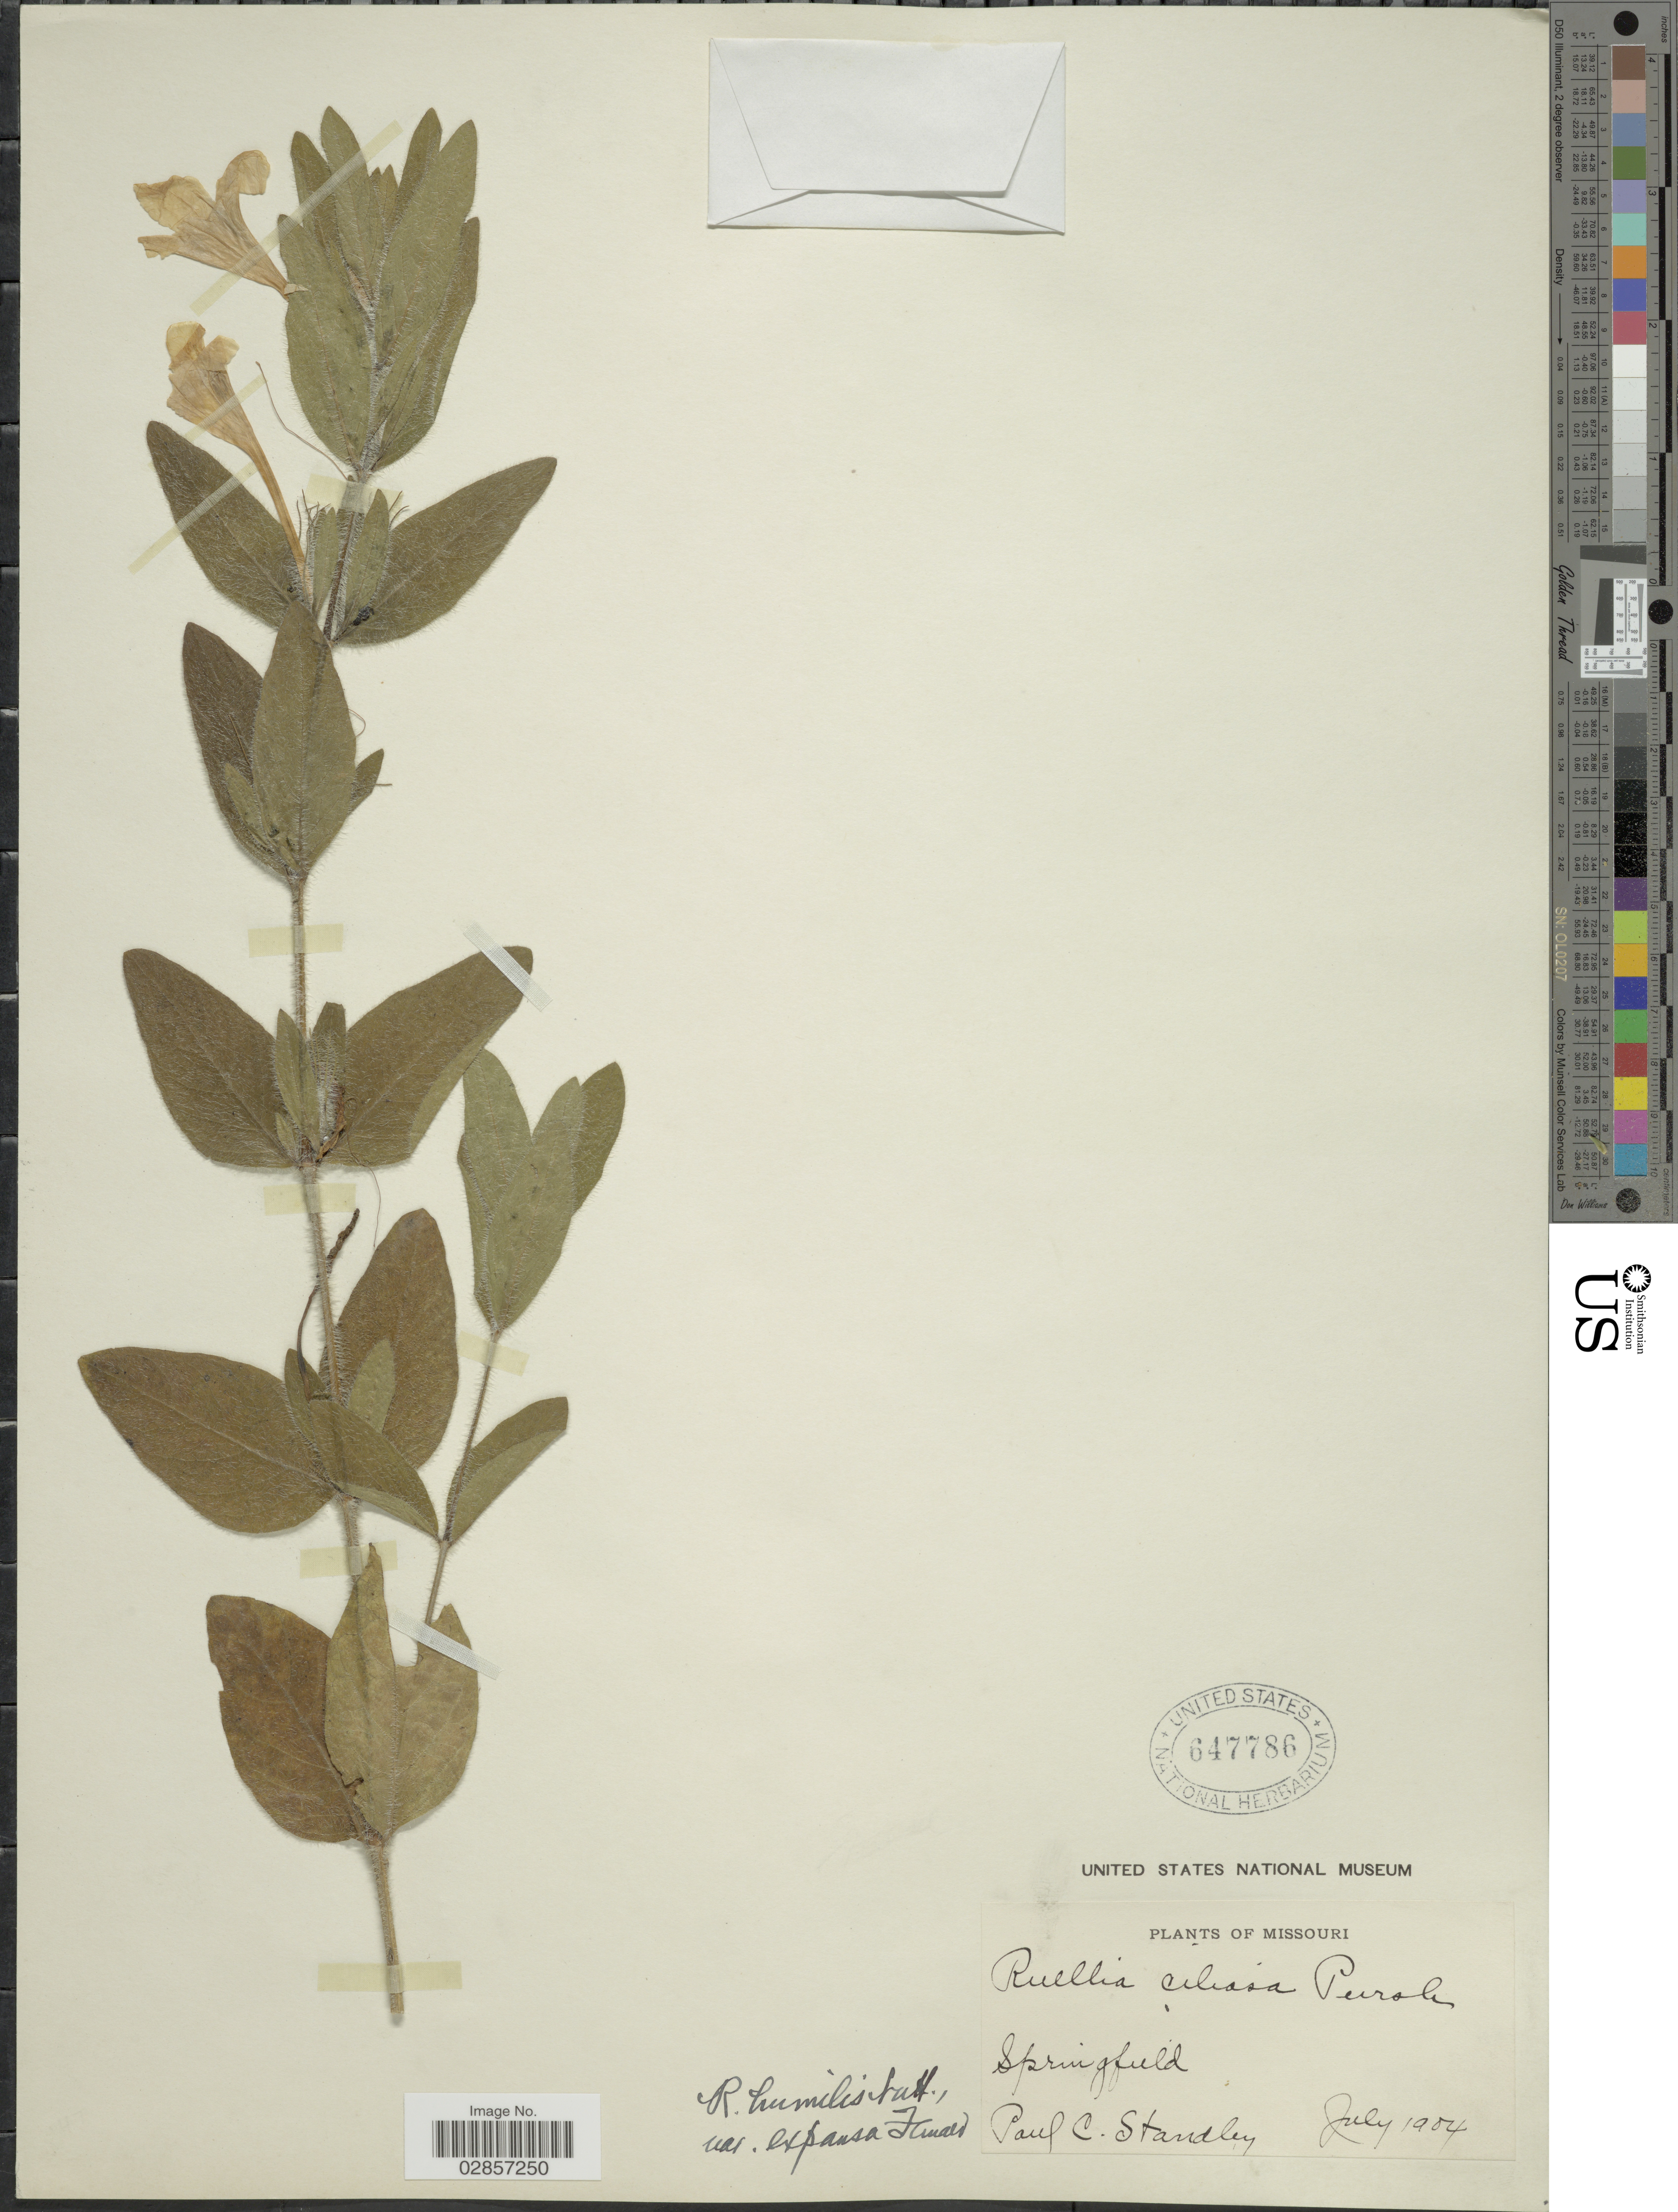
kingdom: Plantae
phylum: Tracheophyta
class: Magnoliopsida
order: Lamiales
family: Acanthaceae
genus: Ruellia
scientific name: Ruellia humilis var. expansa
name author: Fernald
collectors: P. C. Standley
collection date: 1904-07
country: United States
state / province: Missouri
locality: Springfield.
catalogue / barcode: US 647786